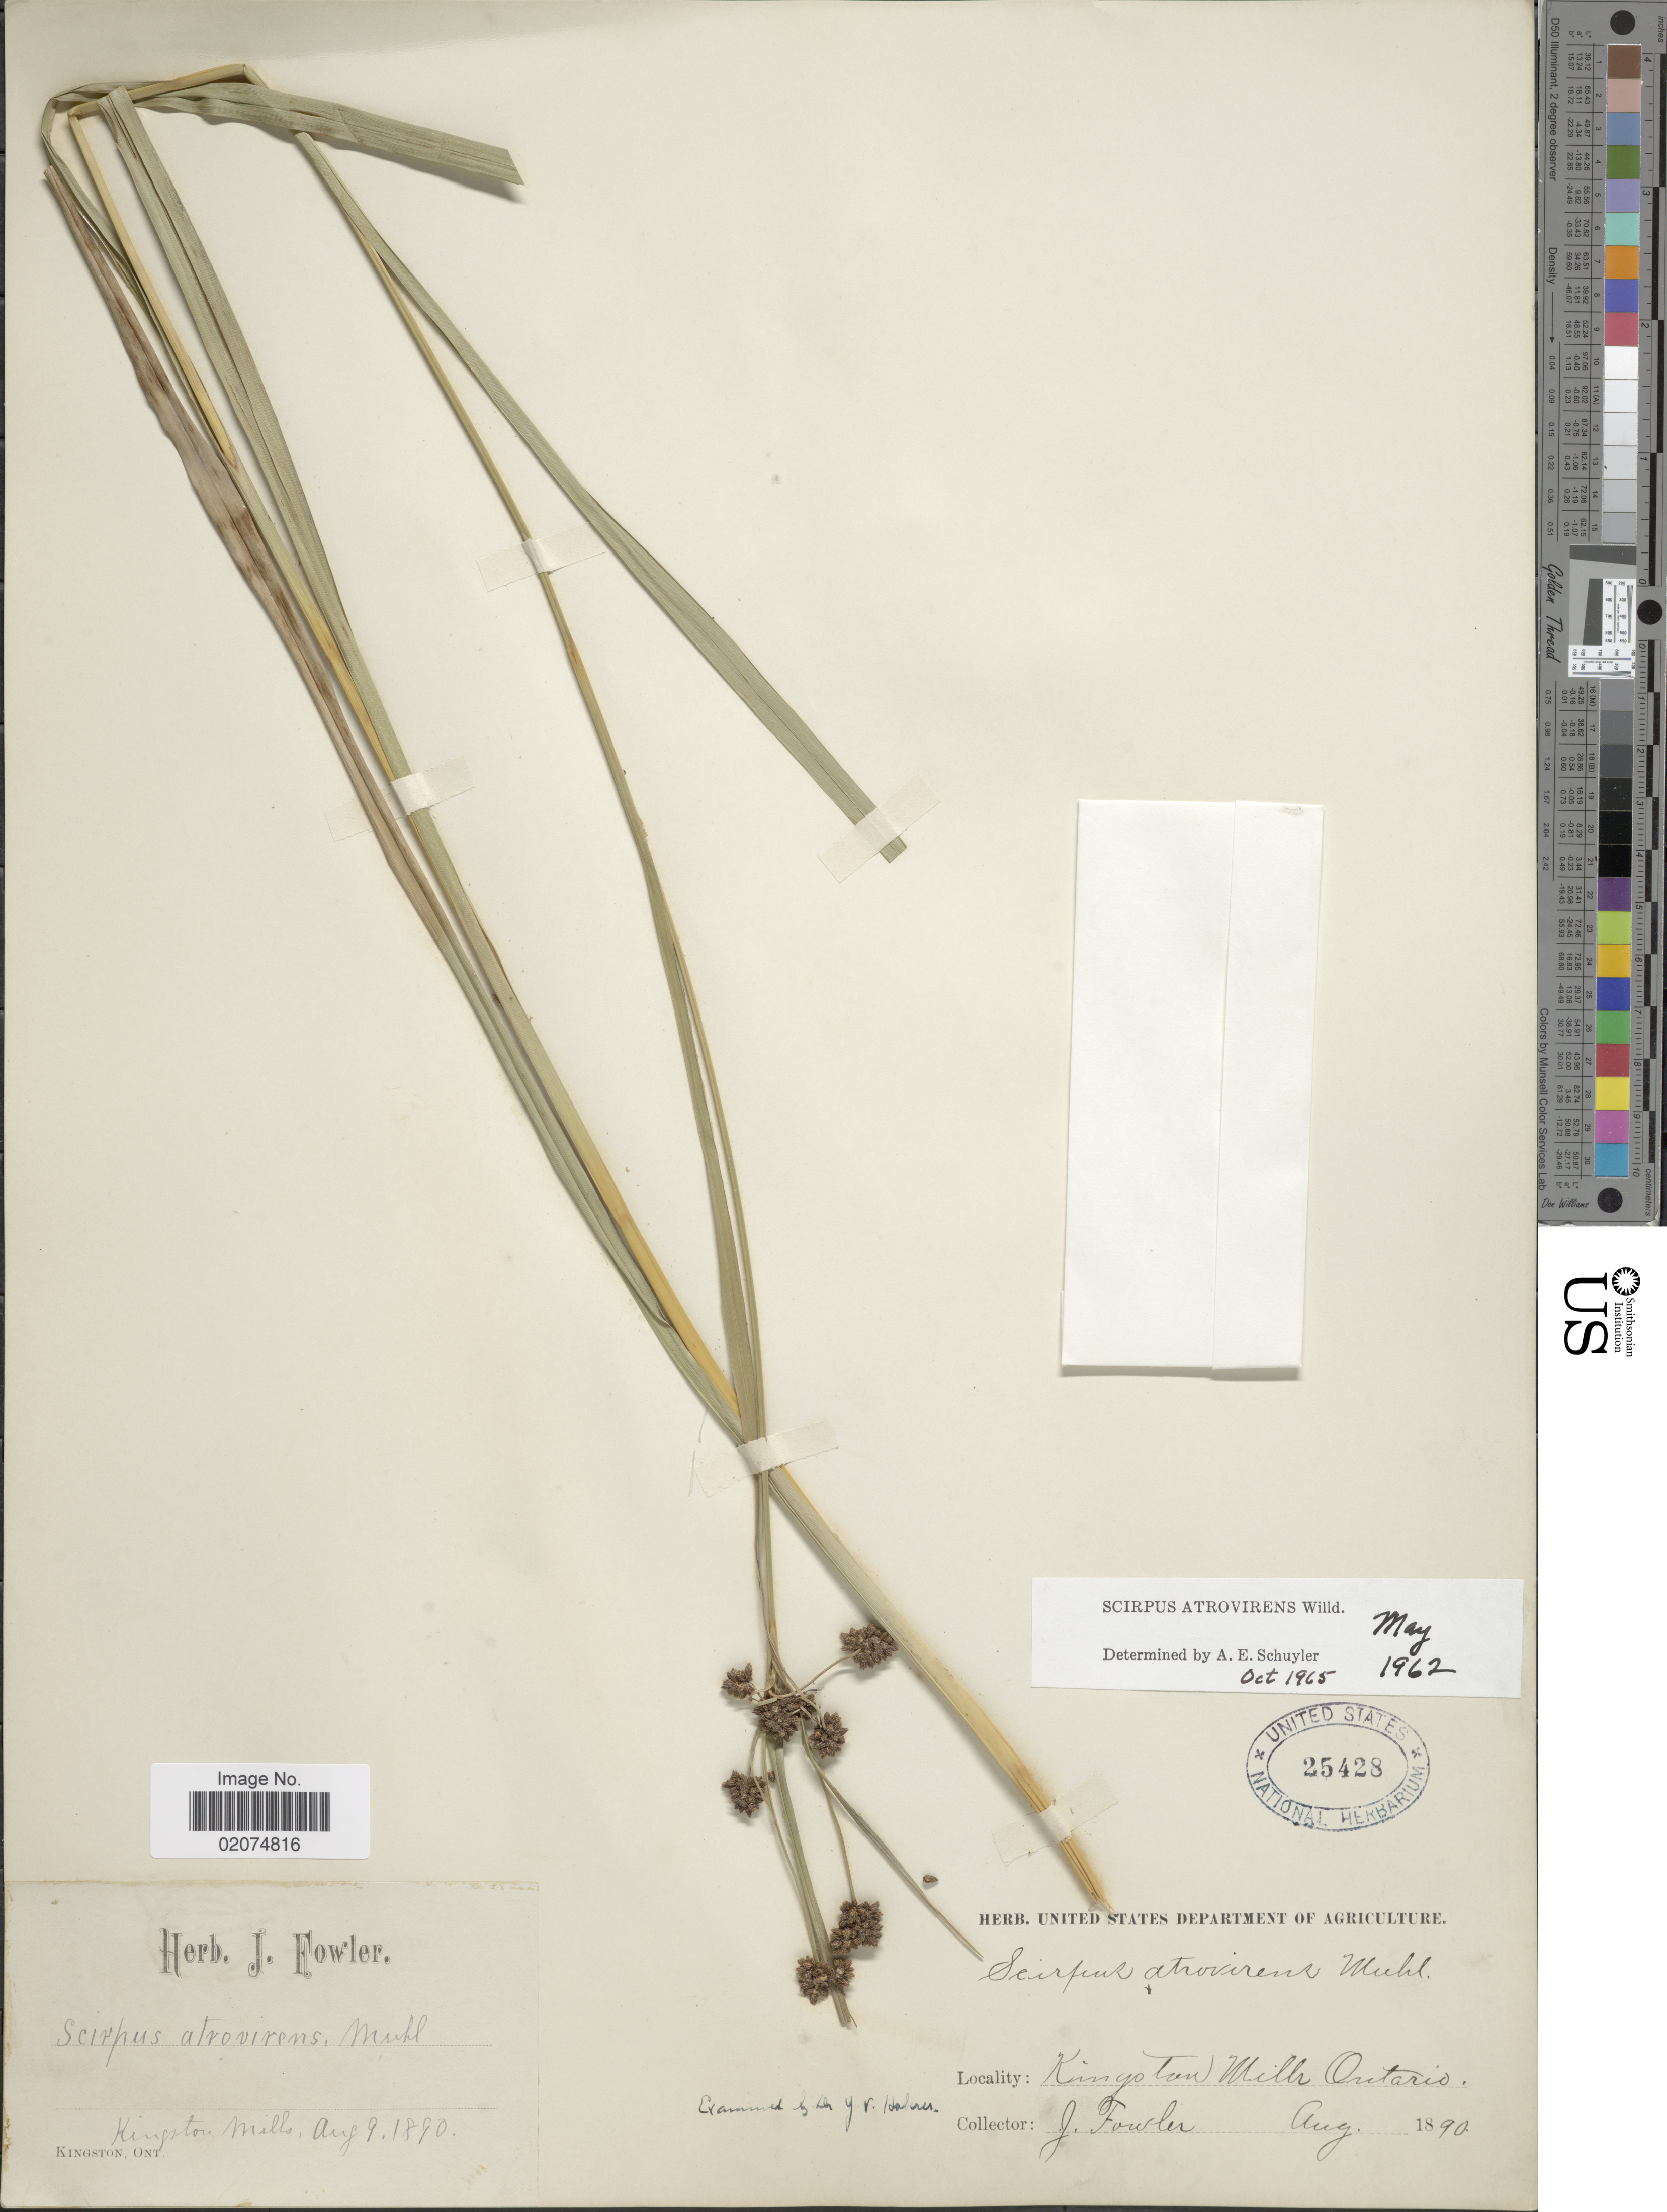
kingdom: Plantae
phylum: Tracheophyta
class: Liliopsida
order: Poales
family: Cyperaceae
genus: Scirpus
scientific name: Scirpus atrovirens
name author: Willd.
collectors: J. P. Fowler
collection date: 1890-08-09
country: Canada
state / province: Ontario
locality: Kingston Mills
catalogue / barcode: US 25428